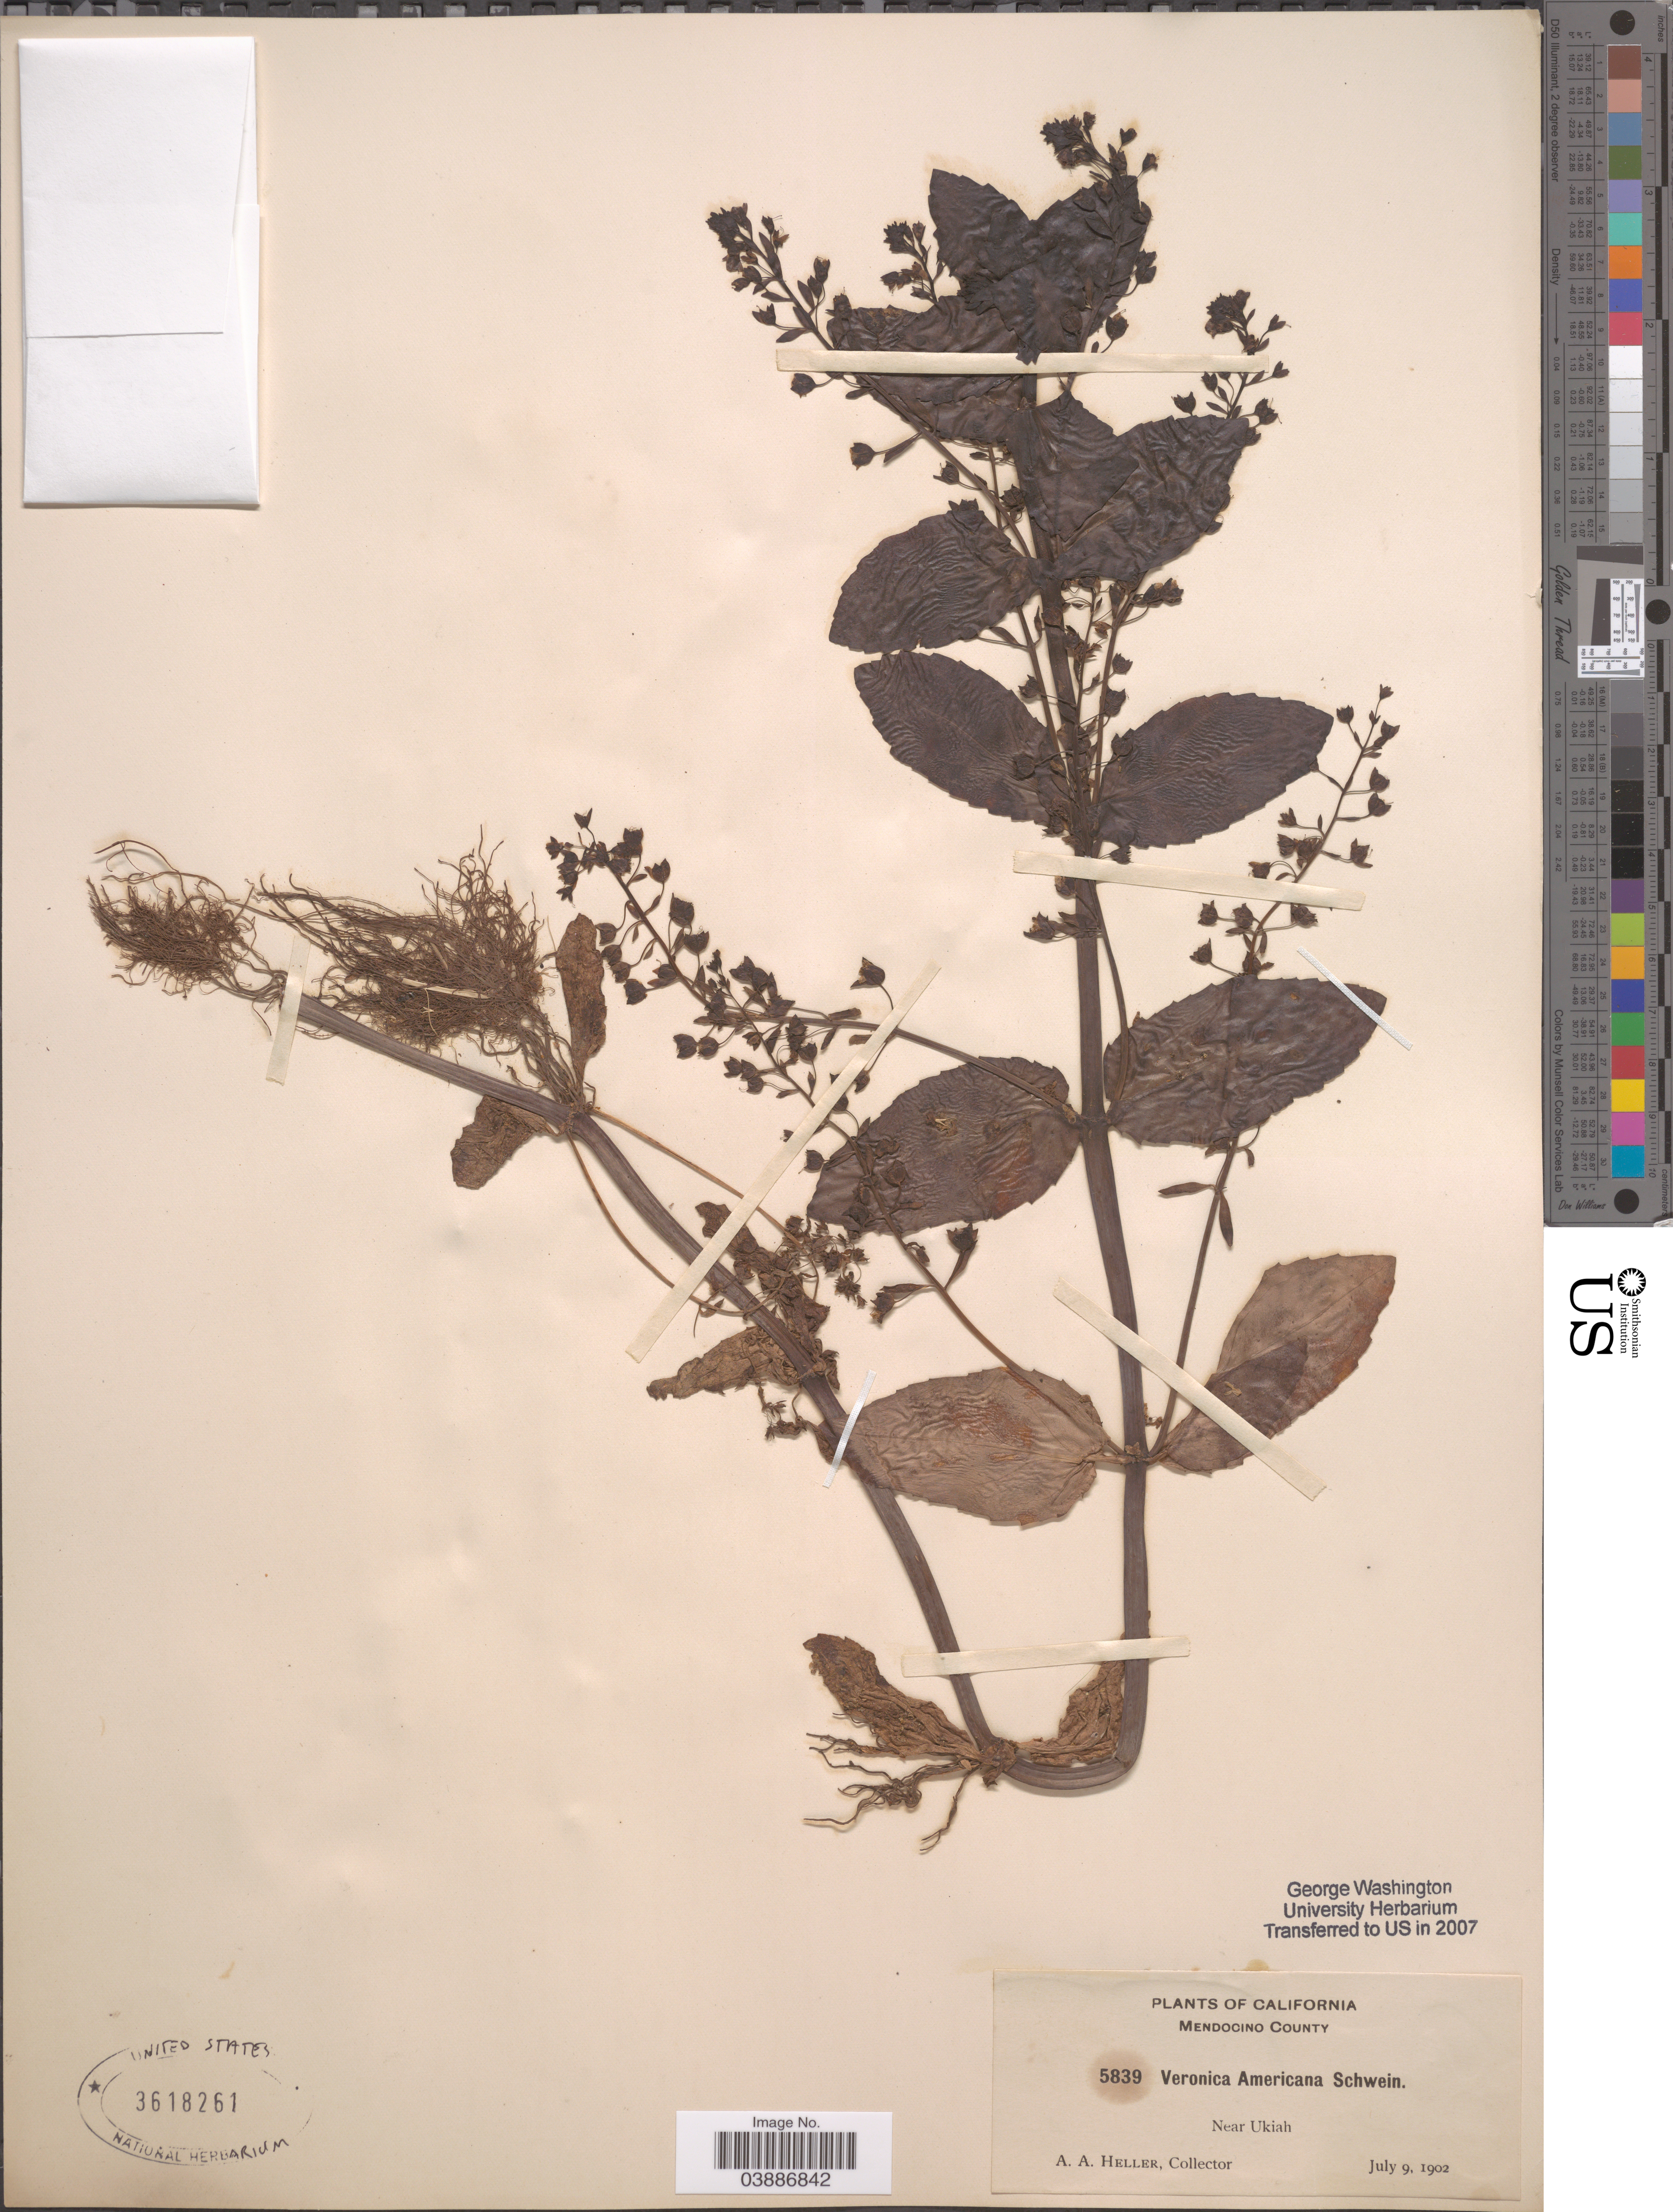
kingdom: Plantae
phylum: Tracheophyta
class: Magnoliopsida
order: Lamiales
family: Plantaginaceae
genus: Veronica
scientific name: Veronica americana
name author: Schwein. ex Benth.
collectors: A. A. Heller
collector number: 5839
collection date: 1902-07-09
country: United States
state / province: California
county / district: Mendocino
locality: Mendocino County. Near Ukiah.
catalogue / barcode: US 3618261